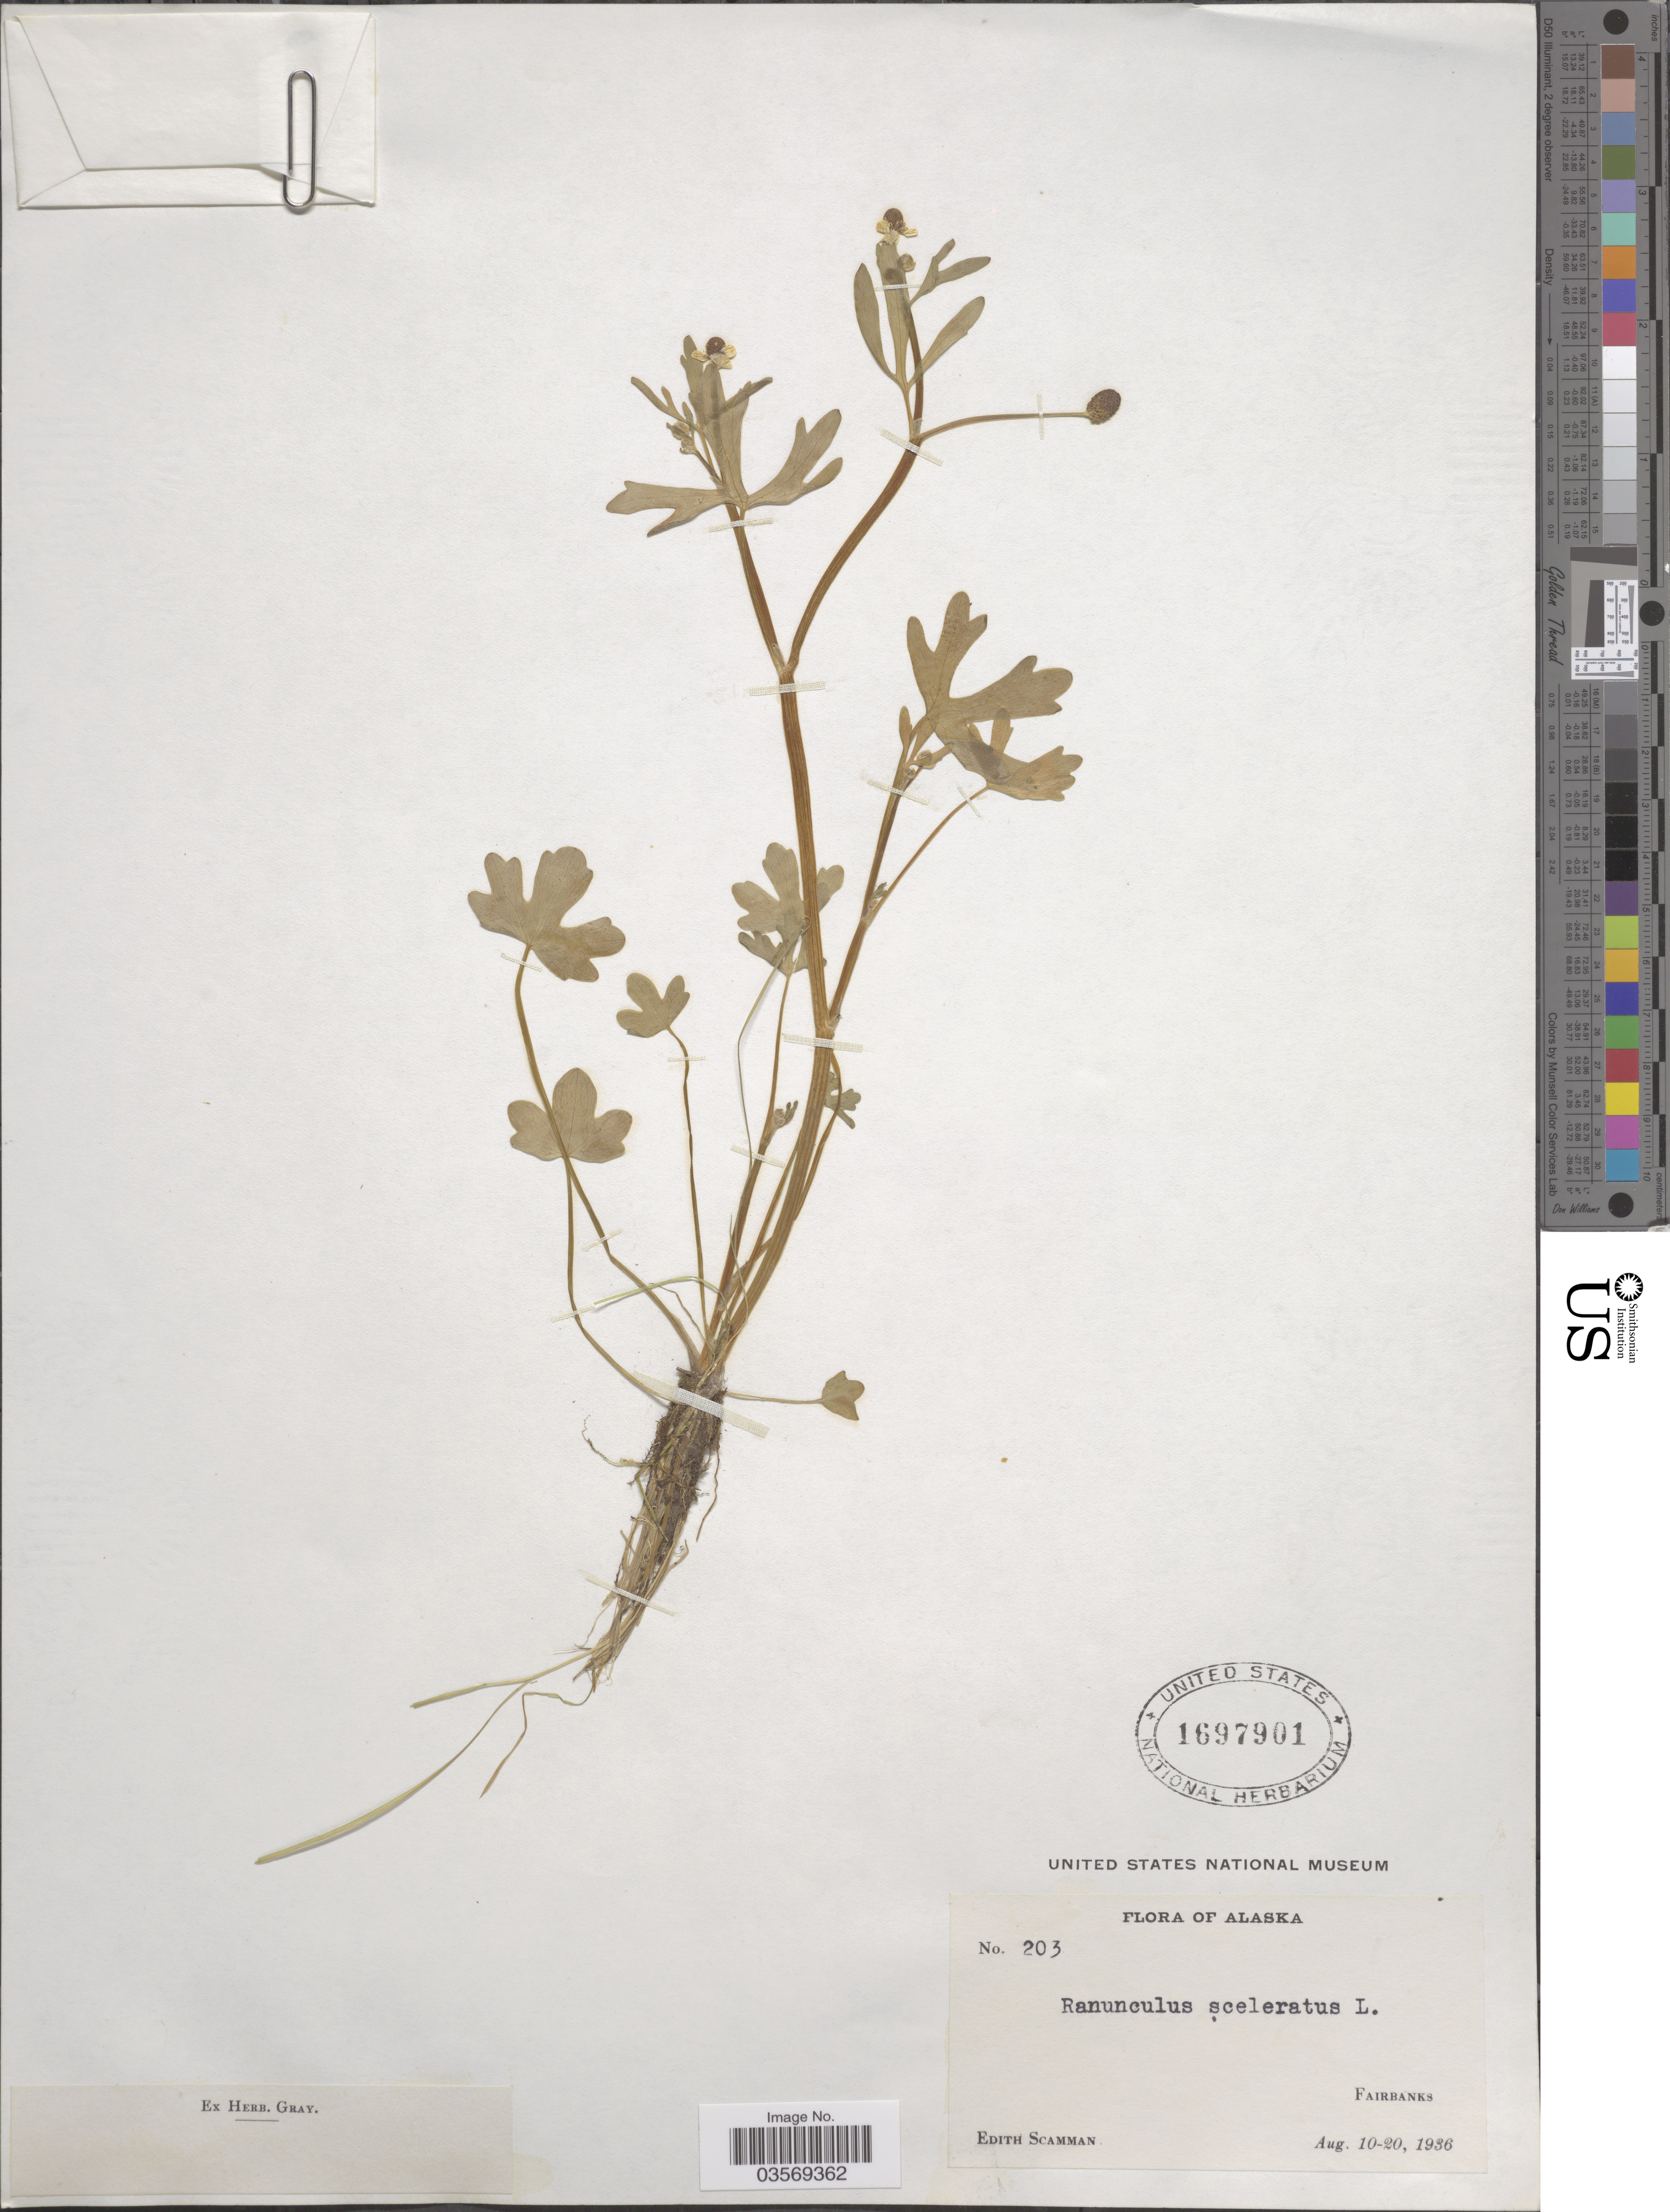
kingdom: Plantae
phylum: Tracheophyta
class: Magnoliopsida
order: Ranunculales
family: Ranunculaceae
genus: Ranunculus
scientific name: Ranunculus sceleratus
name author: L.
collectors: E. Scamman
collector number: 203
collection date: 1936-08-10/1936-08-20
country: United States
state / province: Alaska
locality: Fairbanks.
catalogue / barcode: US 1697901